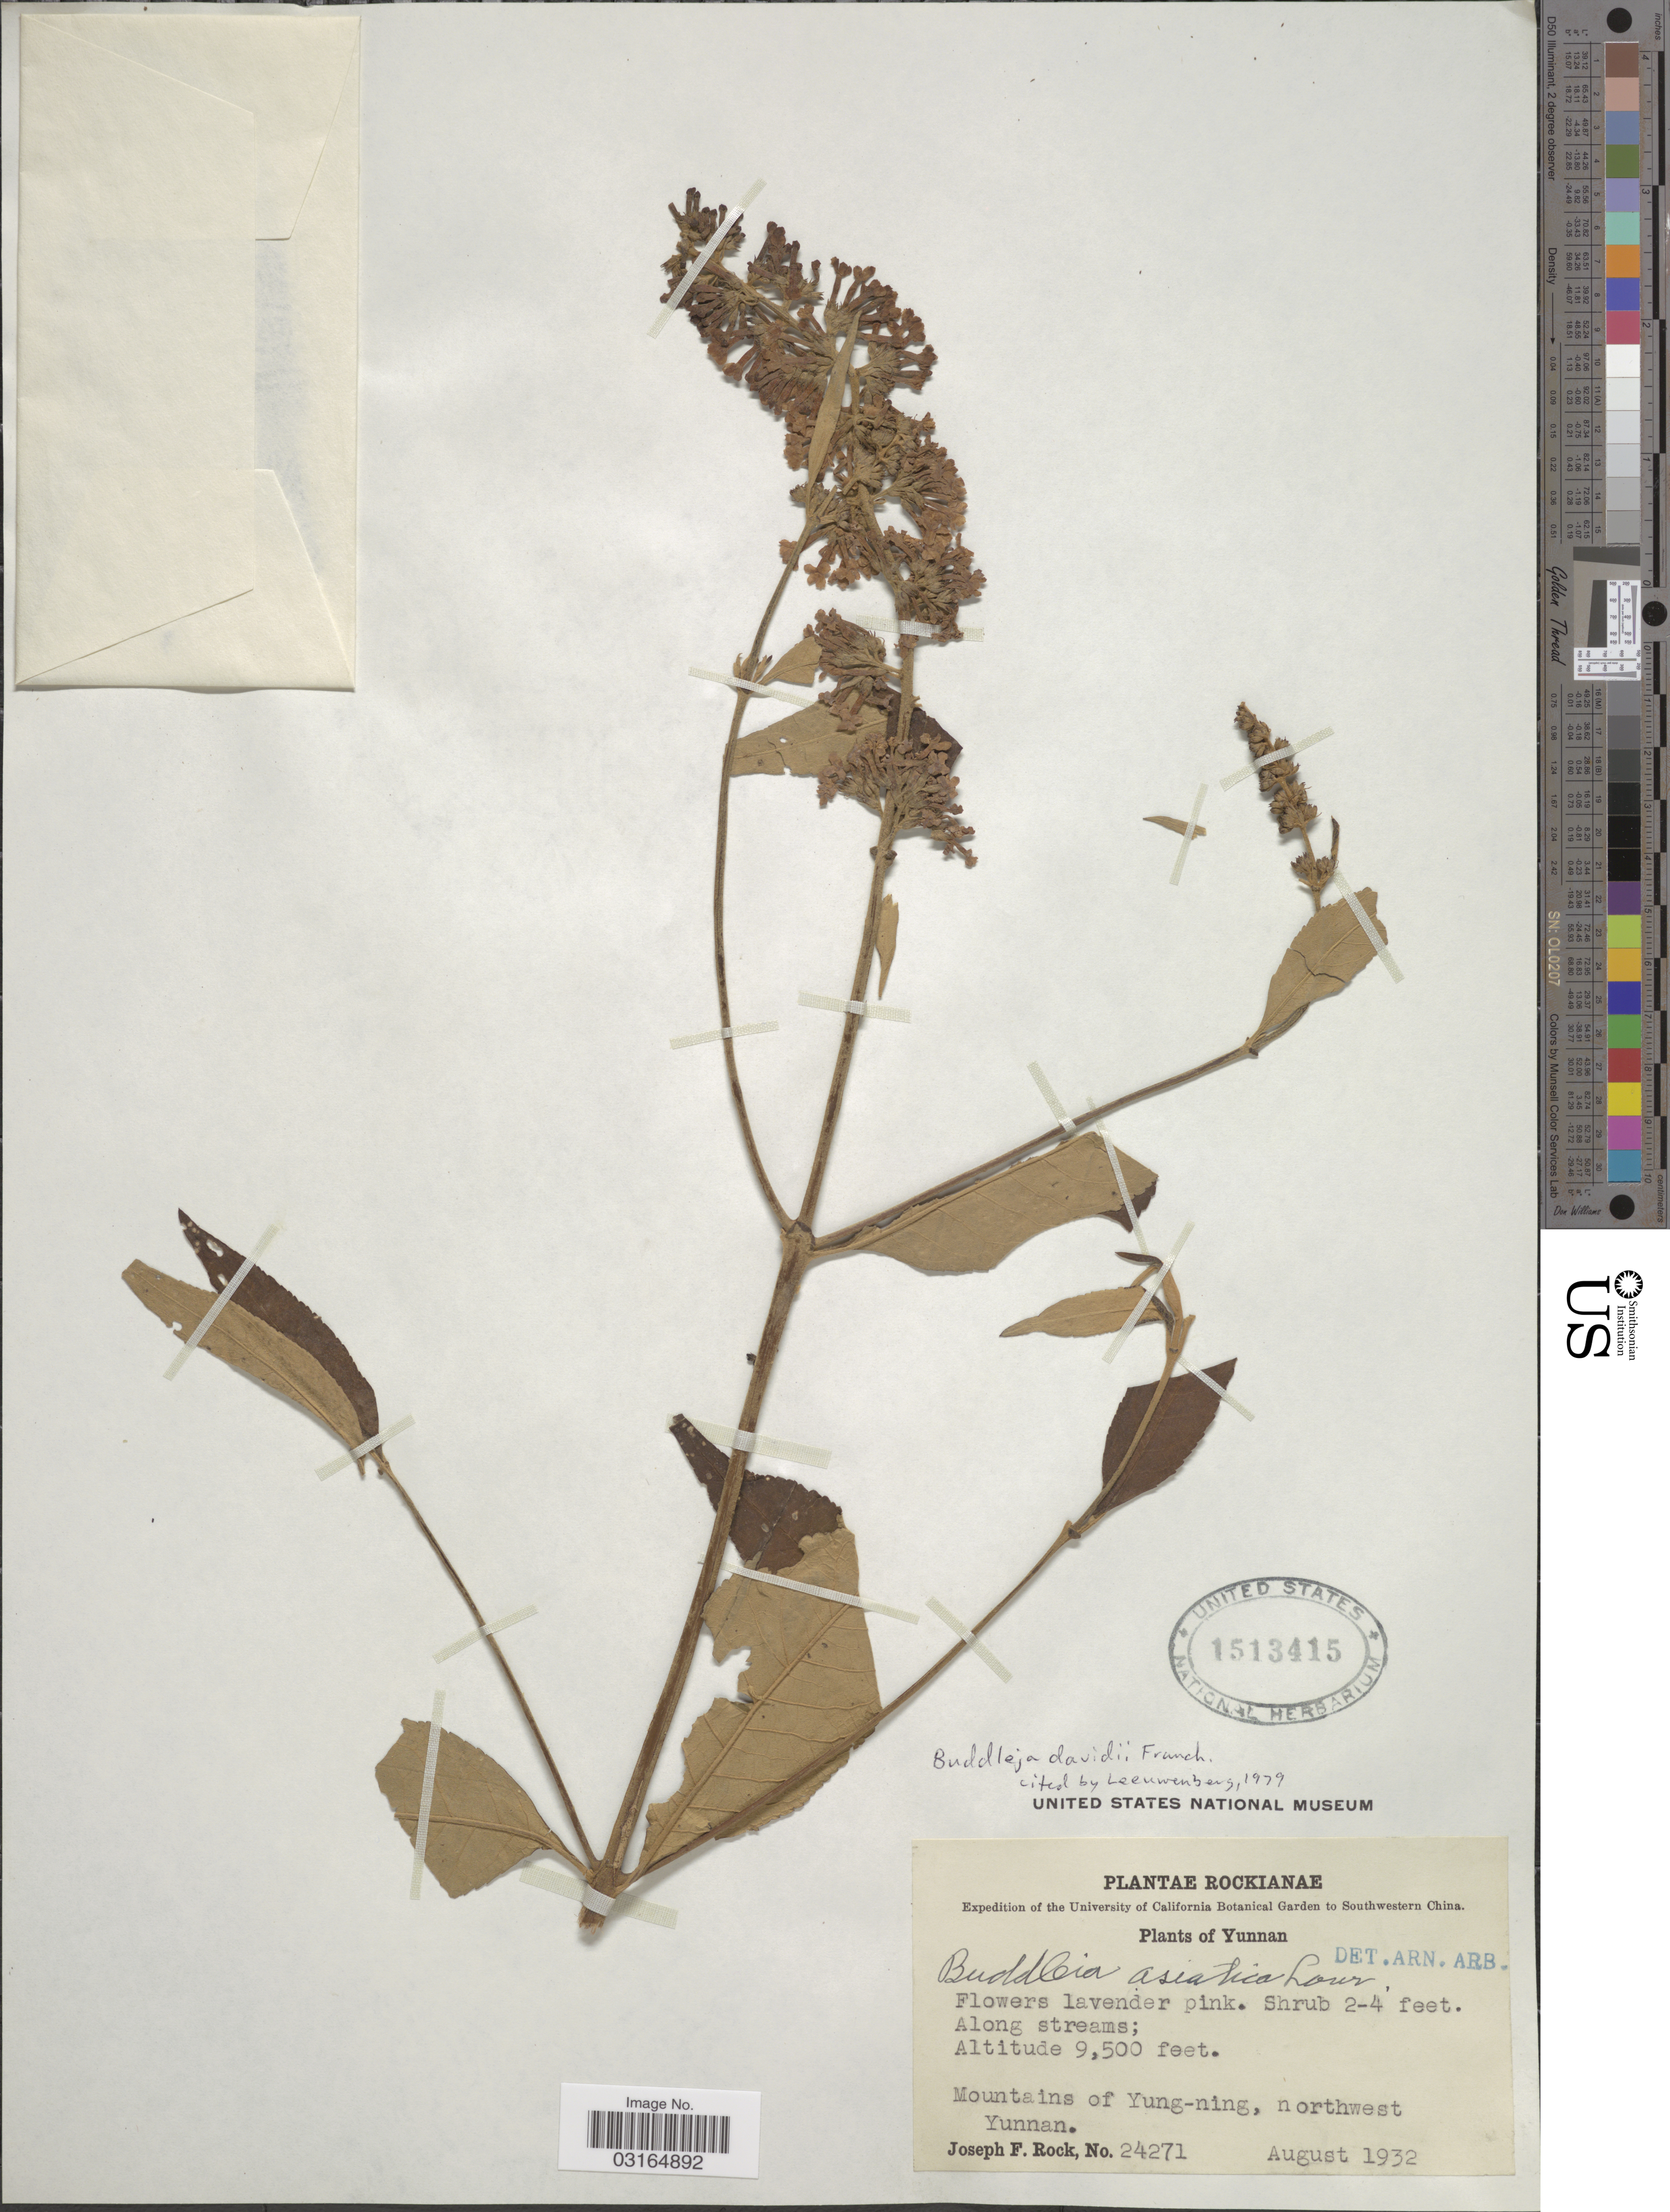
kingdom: Plantae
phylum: Tracheophyta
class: Magnoliopsida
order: Lamiales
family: Scrophulariaceae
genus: Buddleja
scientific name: Buddleja davidii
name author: Franch.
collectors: J. F. Rock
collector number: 24271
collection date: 1932-08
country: China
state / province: Yunnan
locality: Southwestern China. Mountains of Yung-ning, northwest Yunnan.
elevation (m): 2896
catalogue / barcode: US 1513415